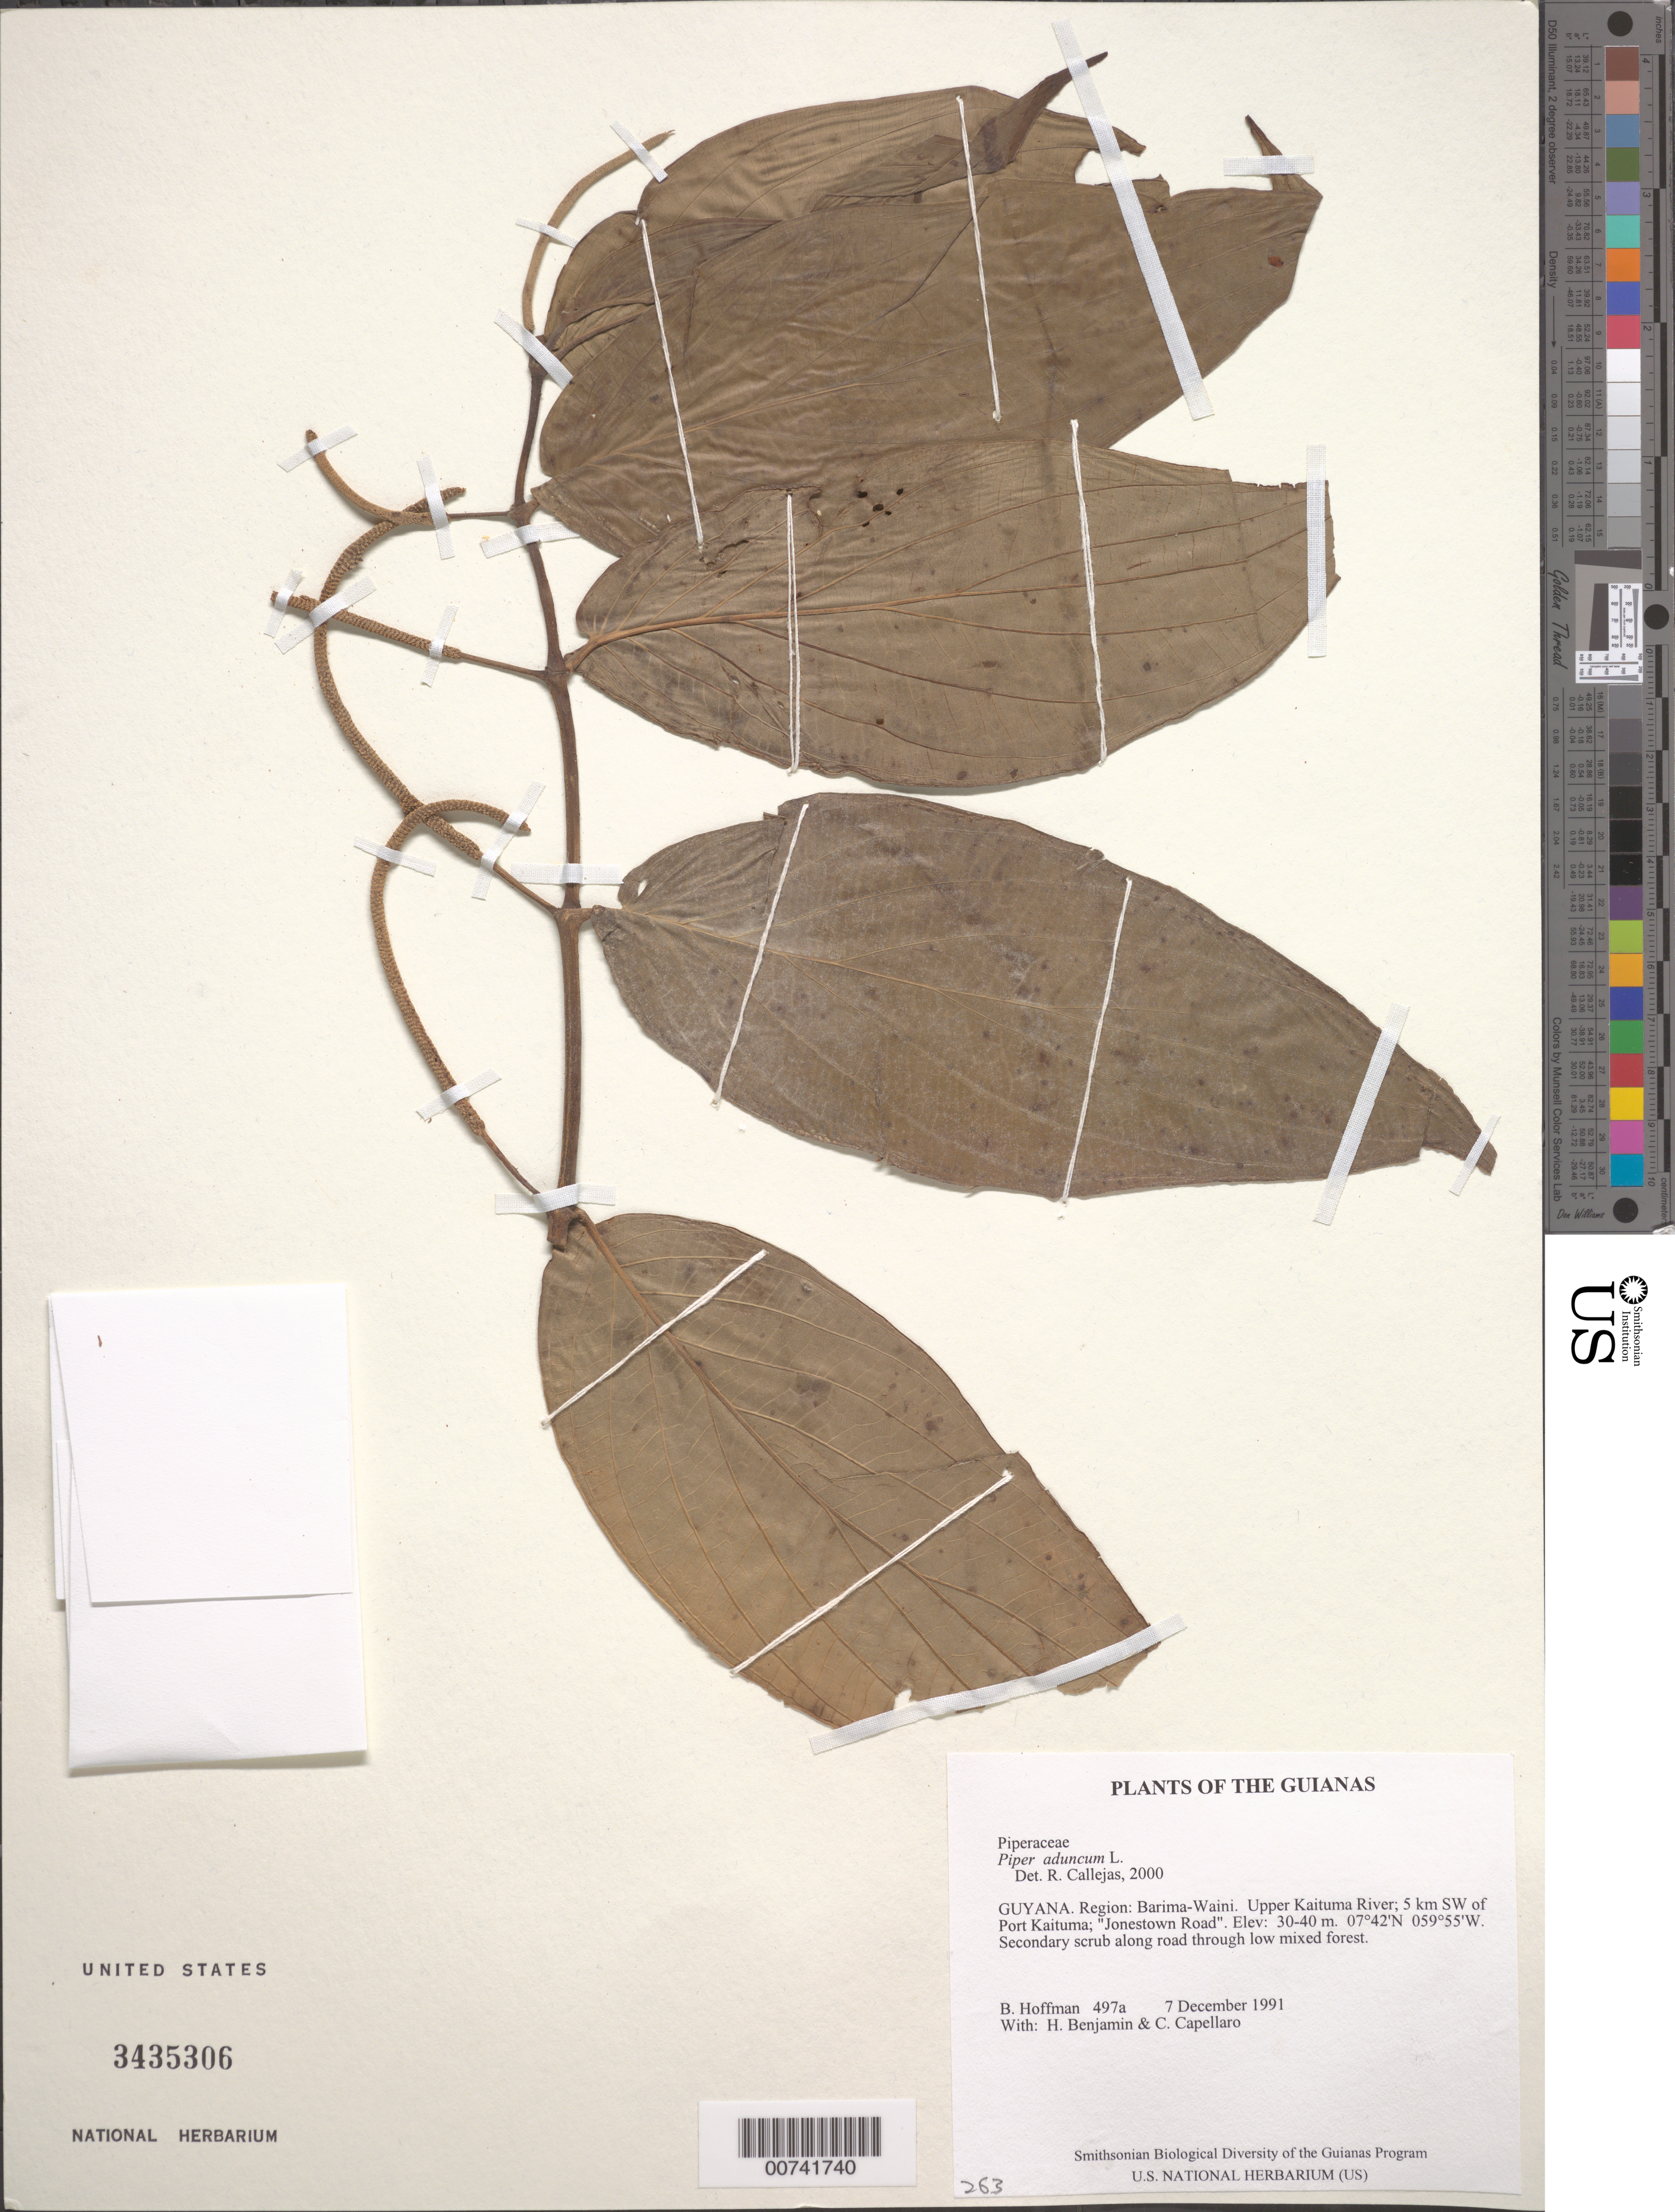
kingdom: Plantae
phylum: Tracheophyta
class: Magnoliopsida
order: Piperales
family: Piperaceae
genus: Piper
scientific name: Piper aduncum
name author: L.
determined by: Callejas, Ricardo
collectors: B. Hoffman, H. Benjamin & C. Capellaro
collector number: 497 a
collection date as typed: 7 December 1991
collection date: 1991-12-07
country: Guyana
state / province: Barima-Waini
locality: Upper Kaituma River; 5 km SW of Port Kaituma; "Jonestown Road"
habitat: Secondary scrub along road through low mixed forest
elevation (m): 30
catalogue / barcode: US 3435306